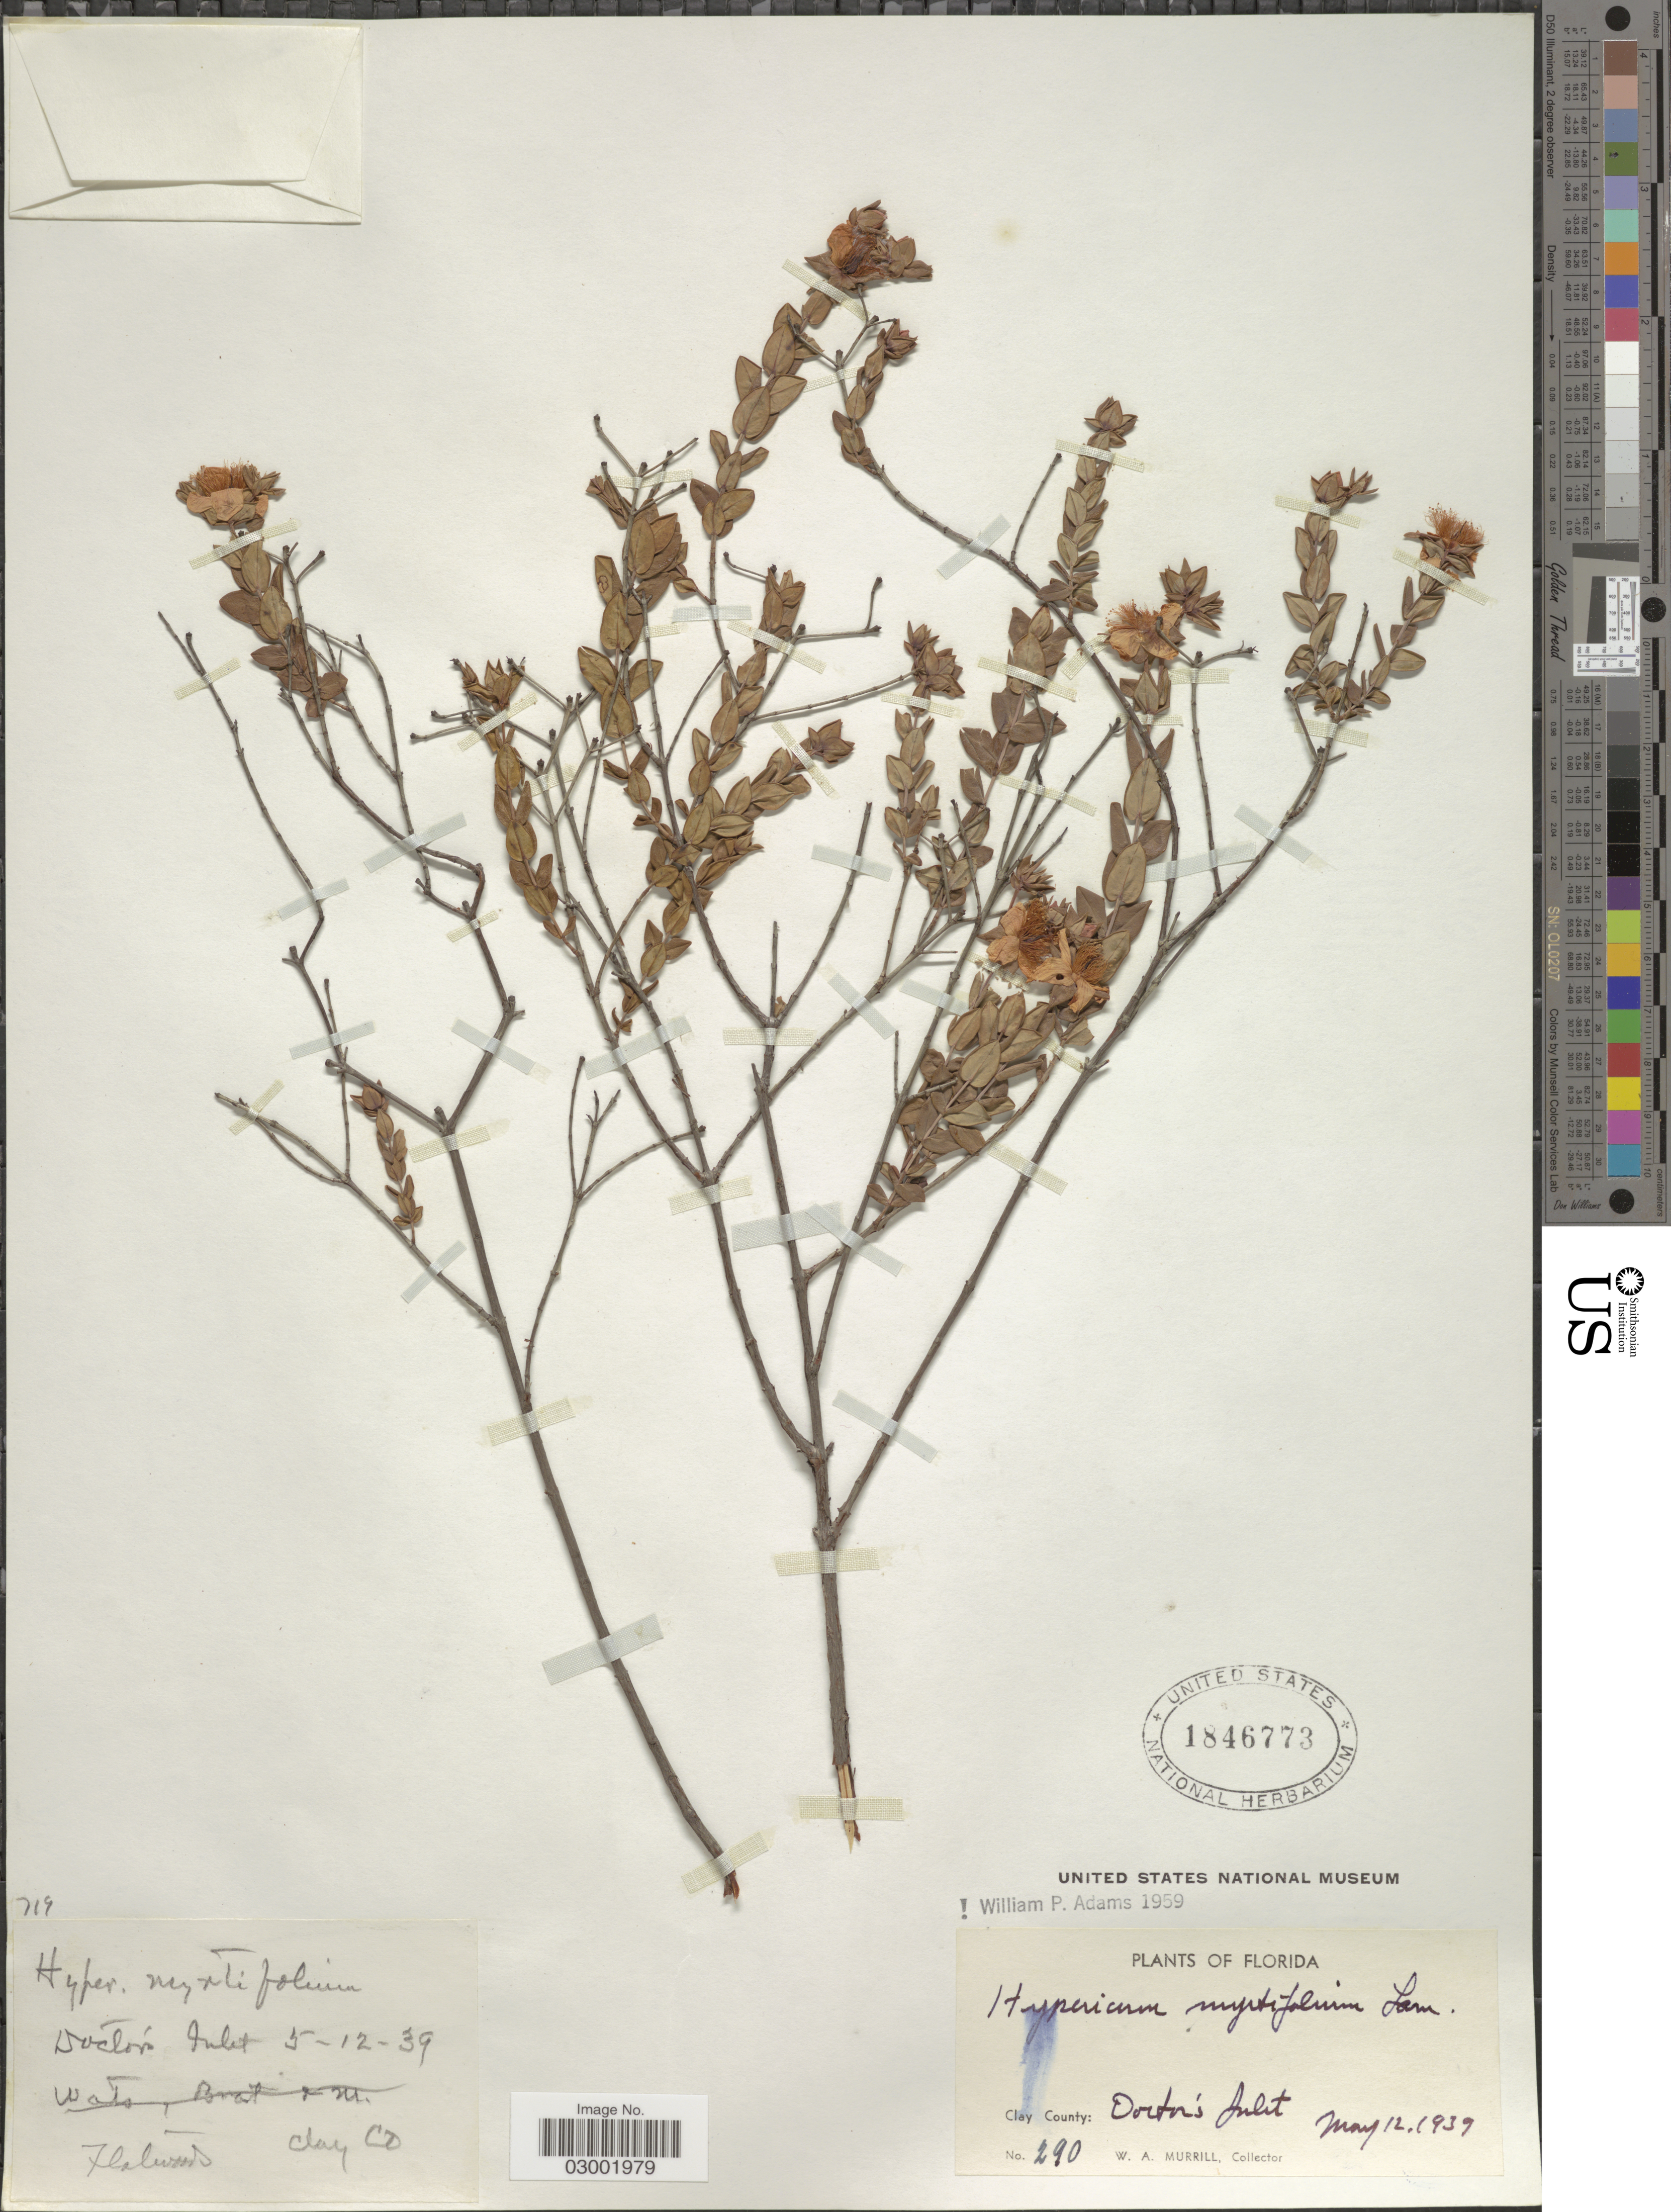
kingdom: Plantae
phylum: Tracheophyta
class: Magnoliopsida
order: Malpighiales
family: Hypericaceae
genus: Hypericum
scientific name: Hypericum myrtifolium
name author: Lam.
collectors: W. A. Murrill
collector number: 290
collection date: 1939-05-12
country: United States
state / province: Florida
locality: Clay County: Doctor's Inlet.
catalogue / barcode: US 1846773